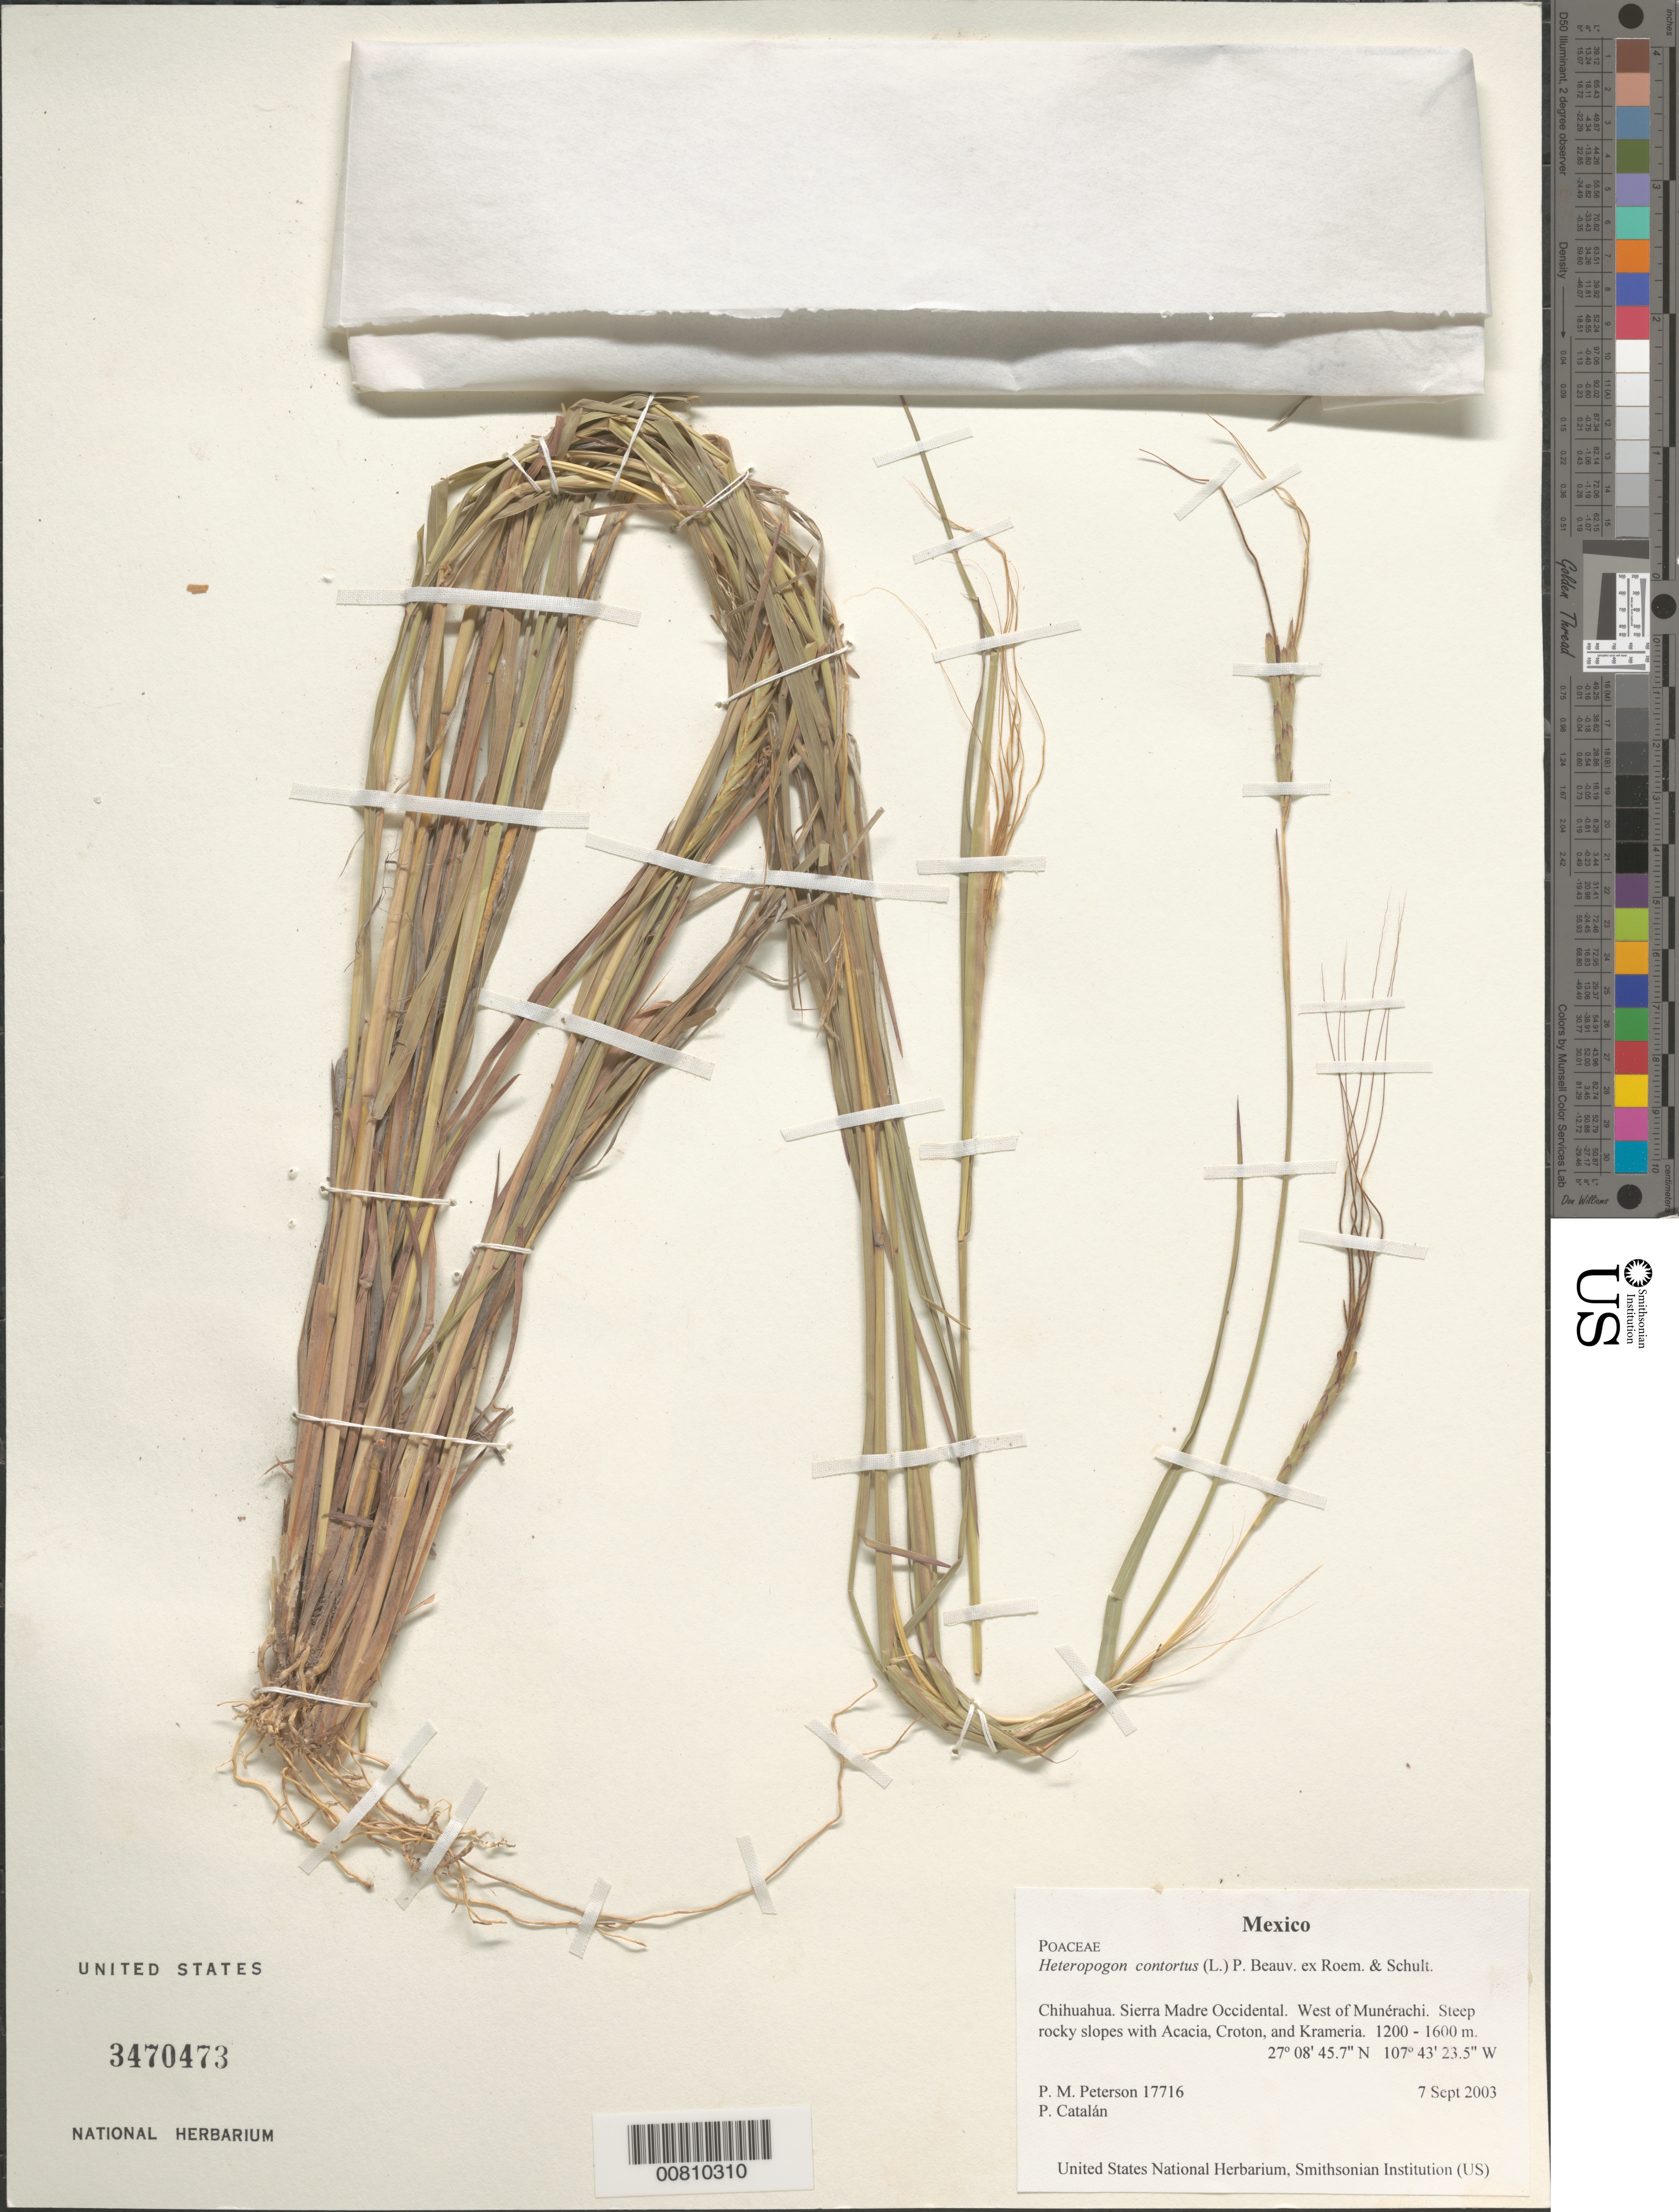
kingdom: Plantae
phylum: Tracheophyta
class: Liliopsida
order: Poales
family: Poaceae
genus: Heteropogon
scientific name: Heteropogon contortus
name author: (L.) P. Beauv. ex Roem. & Schult.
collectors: P. M. Peterson & P. Catalán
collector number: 17716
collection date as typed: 07 Sep 2003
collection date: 2003-09-07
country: Mexico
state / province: Chihuahua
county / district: Sierra Madre Occidental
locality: West of Munérachi. Steep rocky slopes with Acacia, Croton, and Krameria.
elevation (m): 1200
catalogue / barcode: US 3470473